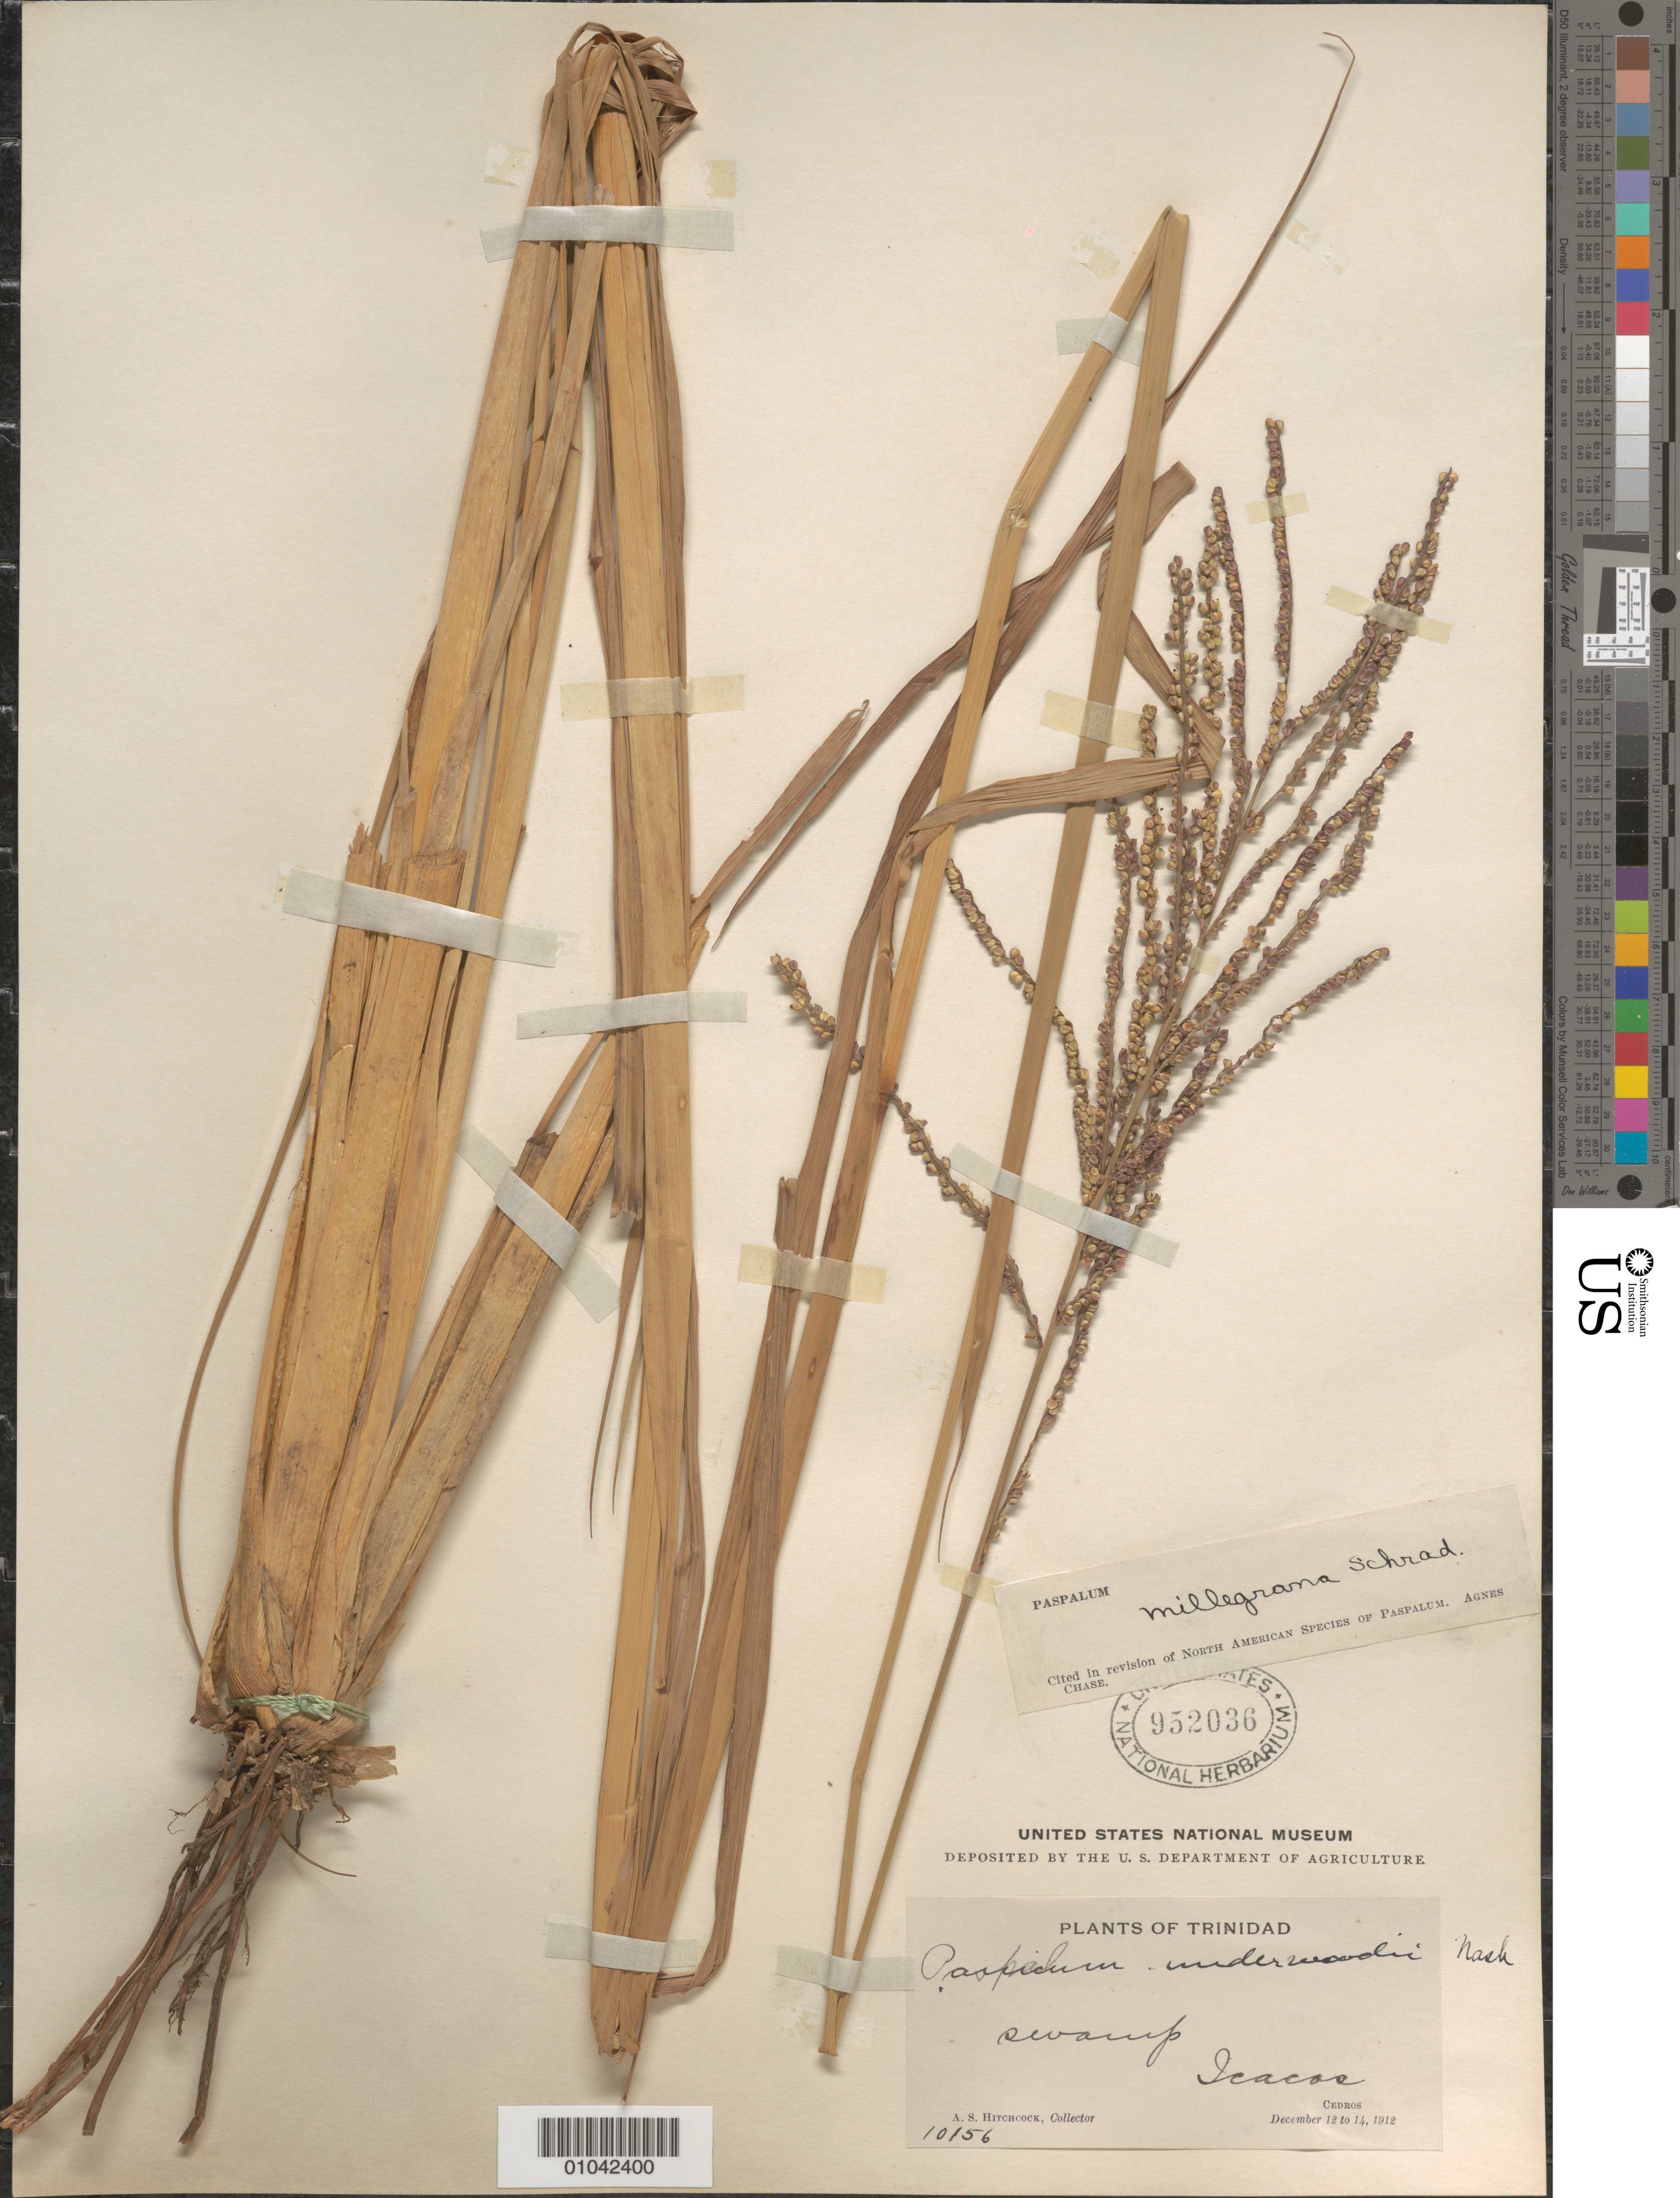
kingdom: Plantae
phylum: Tracheophyta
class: Liliopsida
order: Poales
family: Poaceae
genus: Paspalum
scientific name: Paspalum millegrana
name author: Schrad.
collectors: A. S. Hitchcock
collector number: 10156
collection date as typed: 12 Dec 1912 to 14 Dec 1912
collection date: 1912-12-12/1912-12-14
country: Trinidad and Tobago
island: Trinidad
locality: Icacos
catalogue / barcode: US 952036